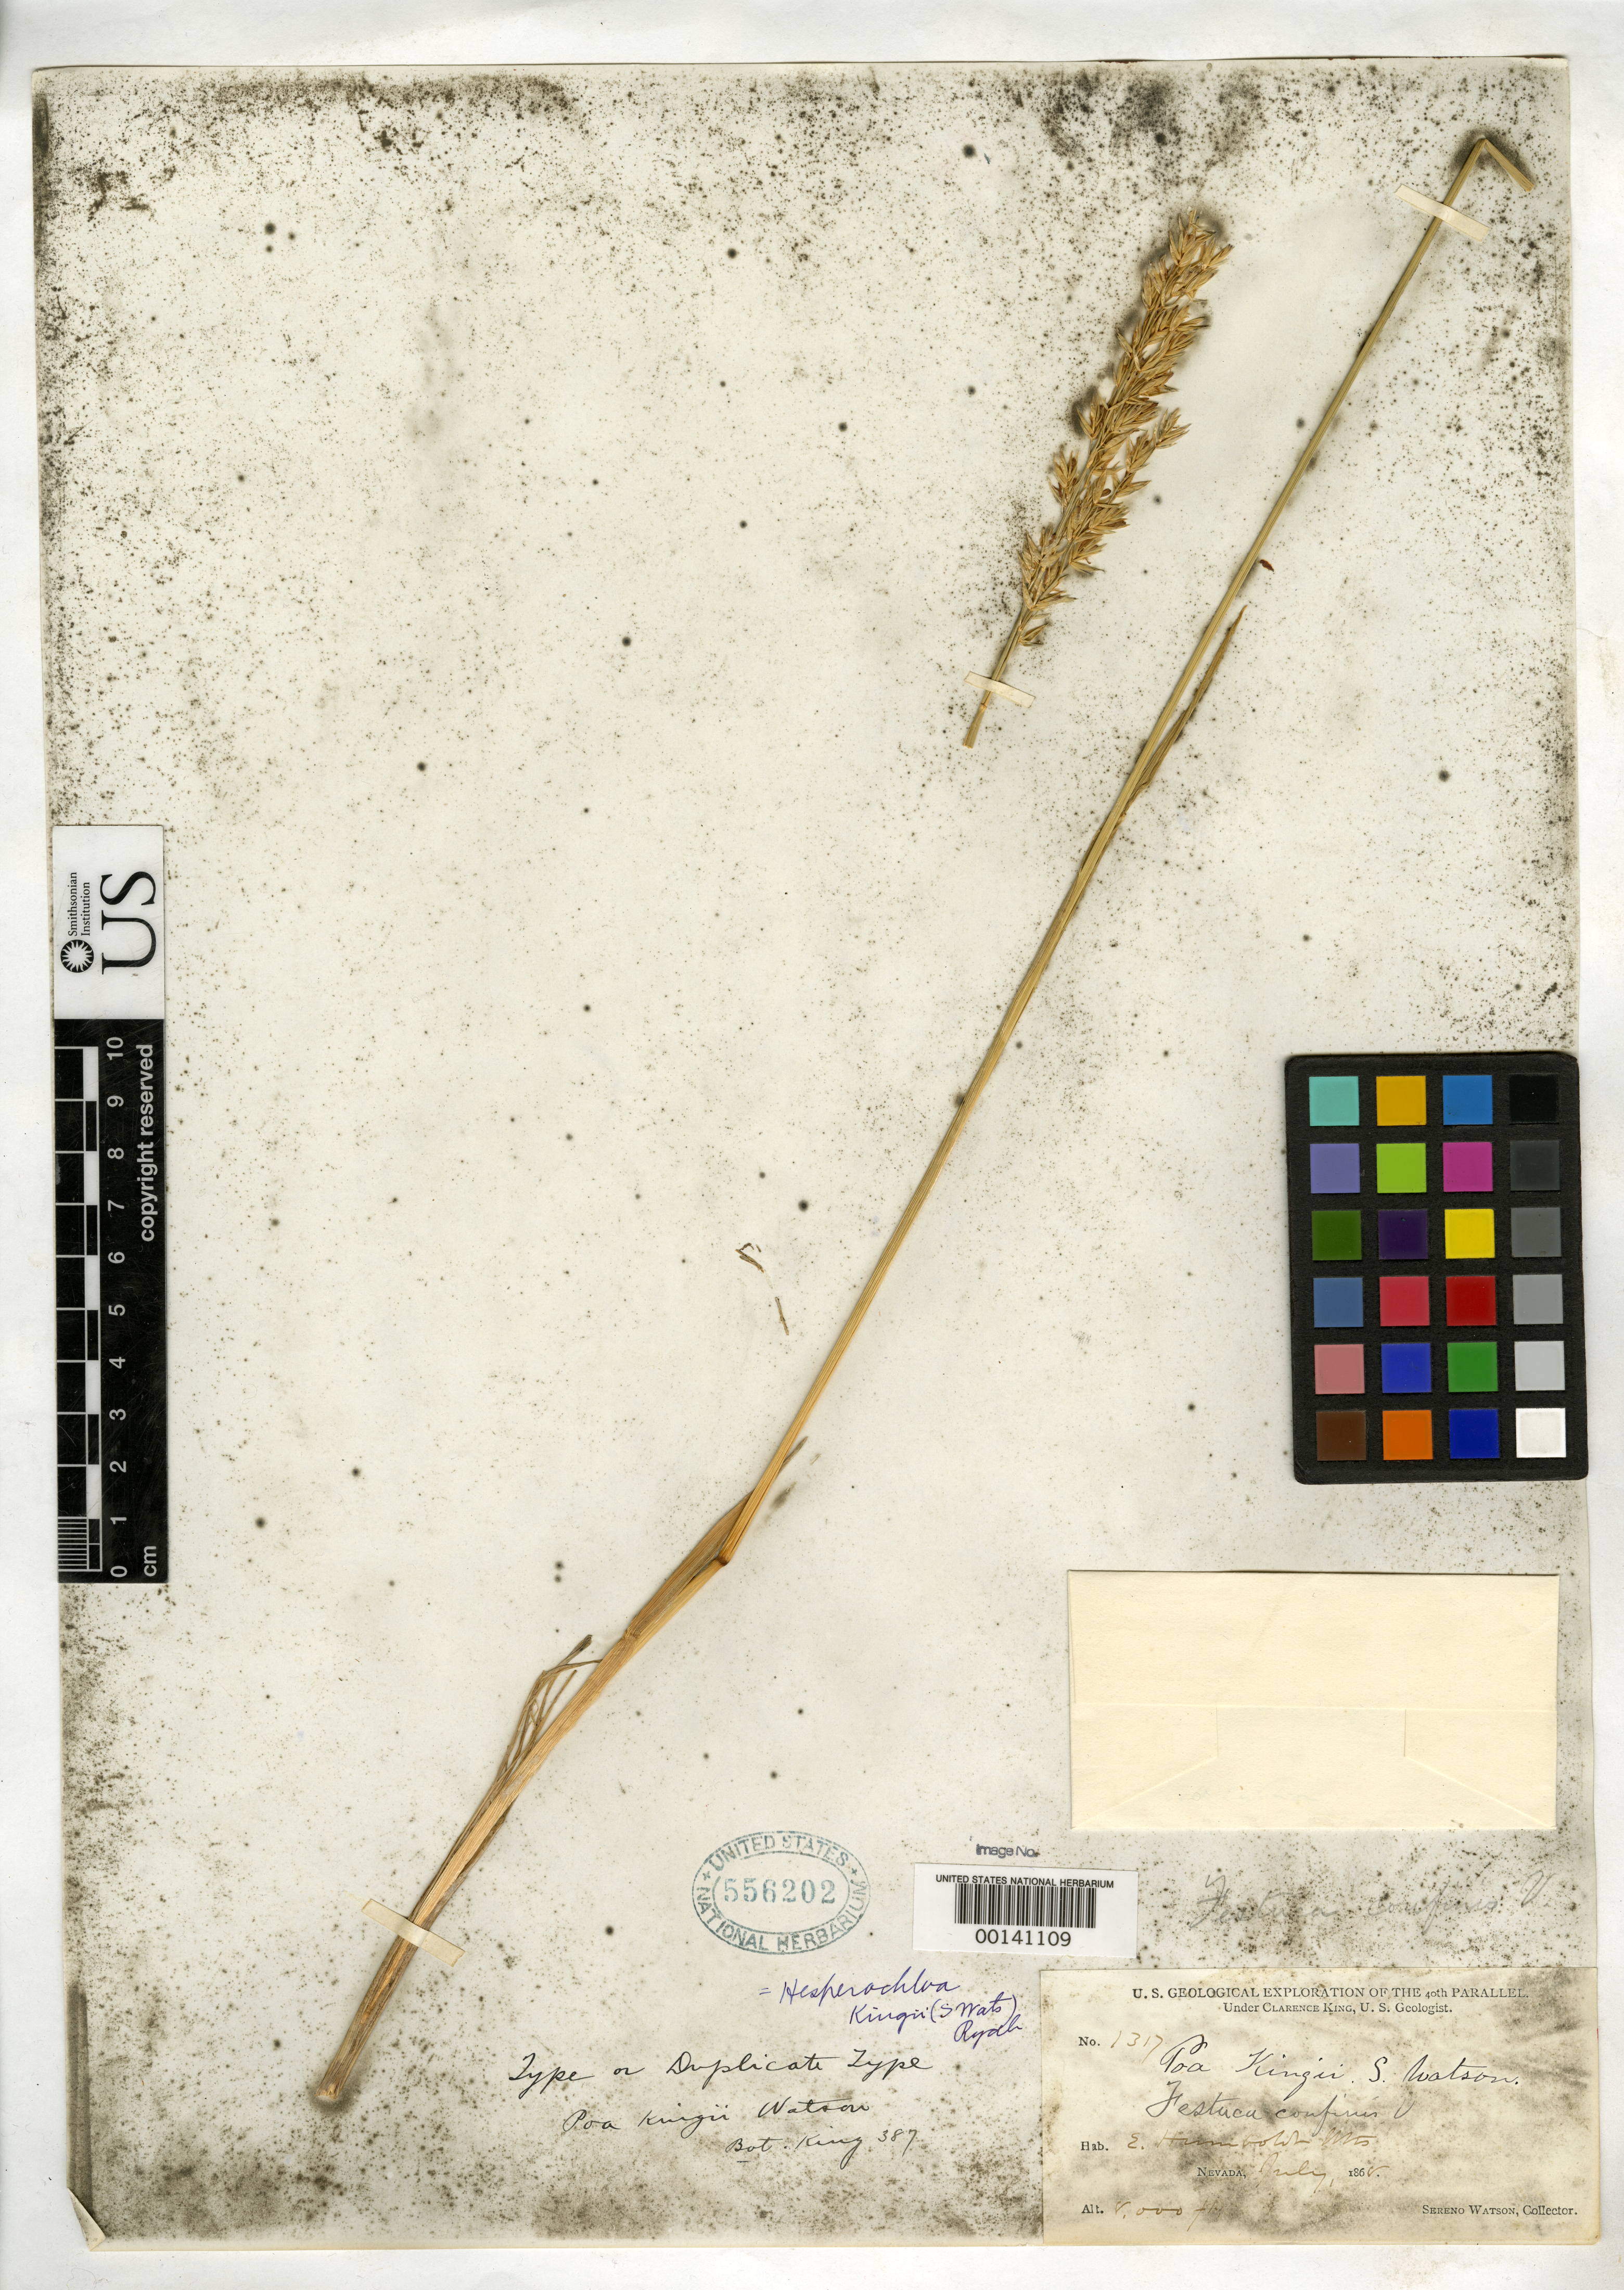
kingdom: Plantae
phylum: Tracheophyta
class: Liliopsida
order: Poales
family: Poaceae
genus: Poa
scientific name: Poa kingii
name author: S. Watson in C. King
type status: Syntype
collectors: S. Watson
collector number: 1317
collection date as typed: Jul 186-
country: United States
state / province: Nevada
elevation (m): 2438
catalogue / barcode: US 556202